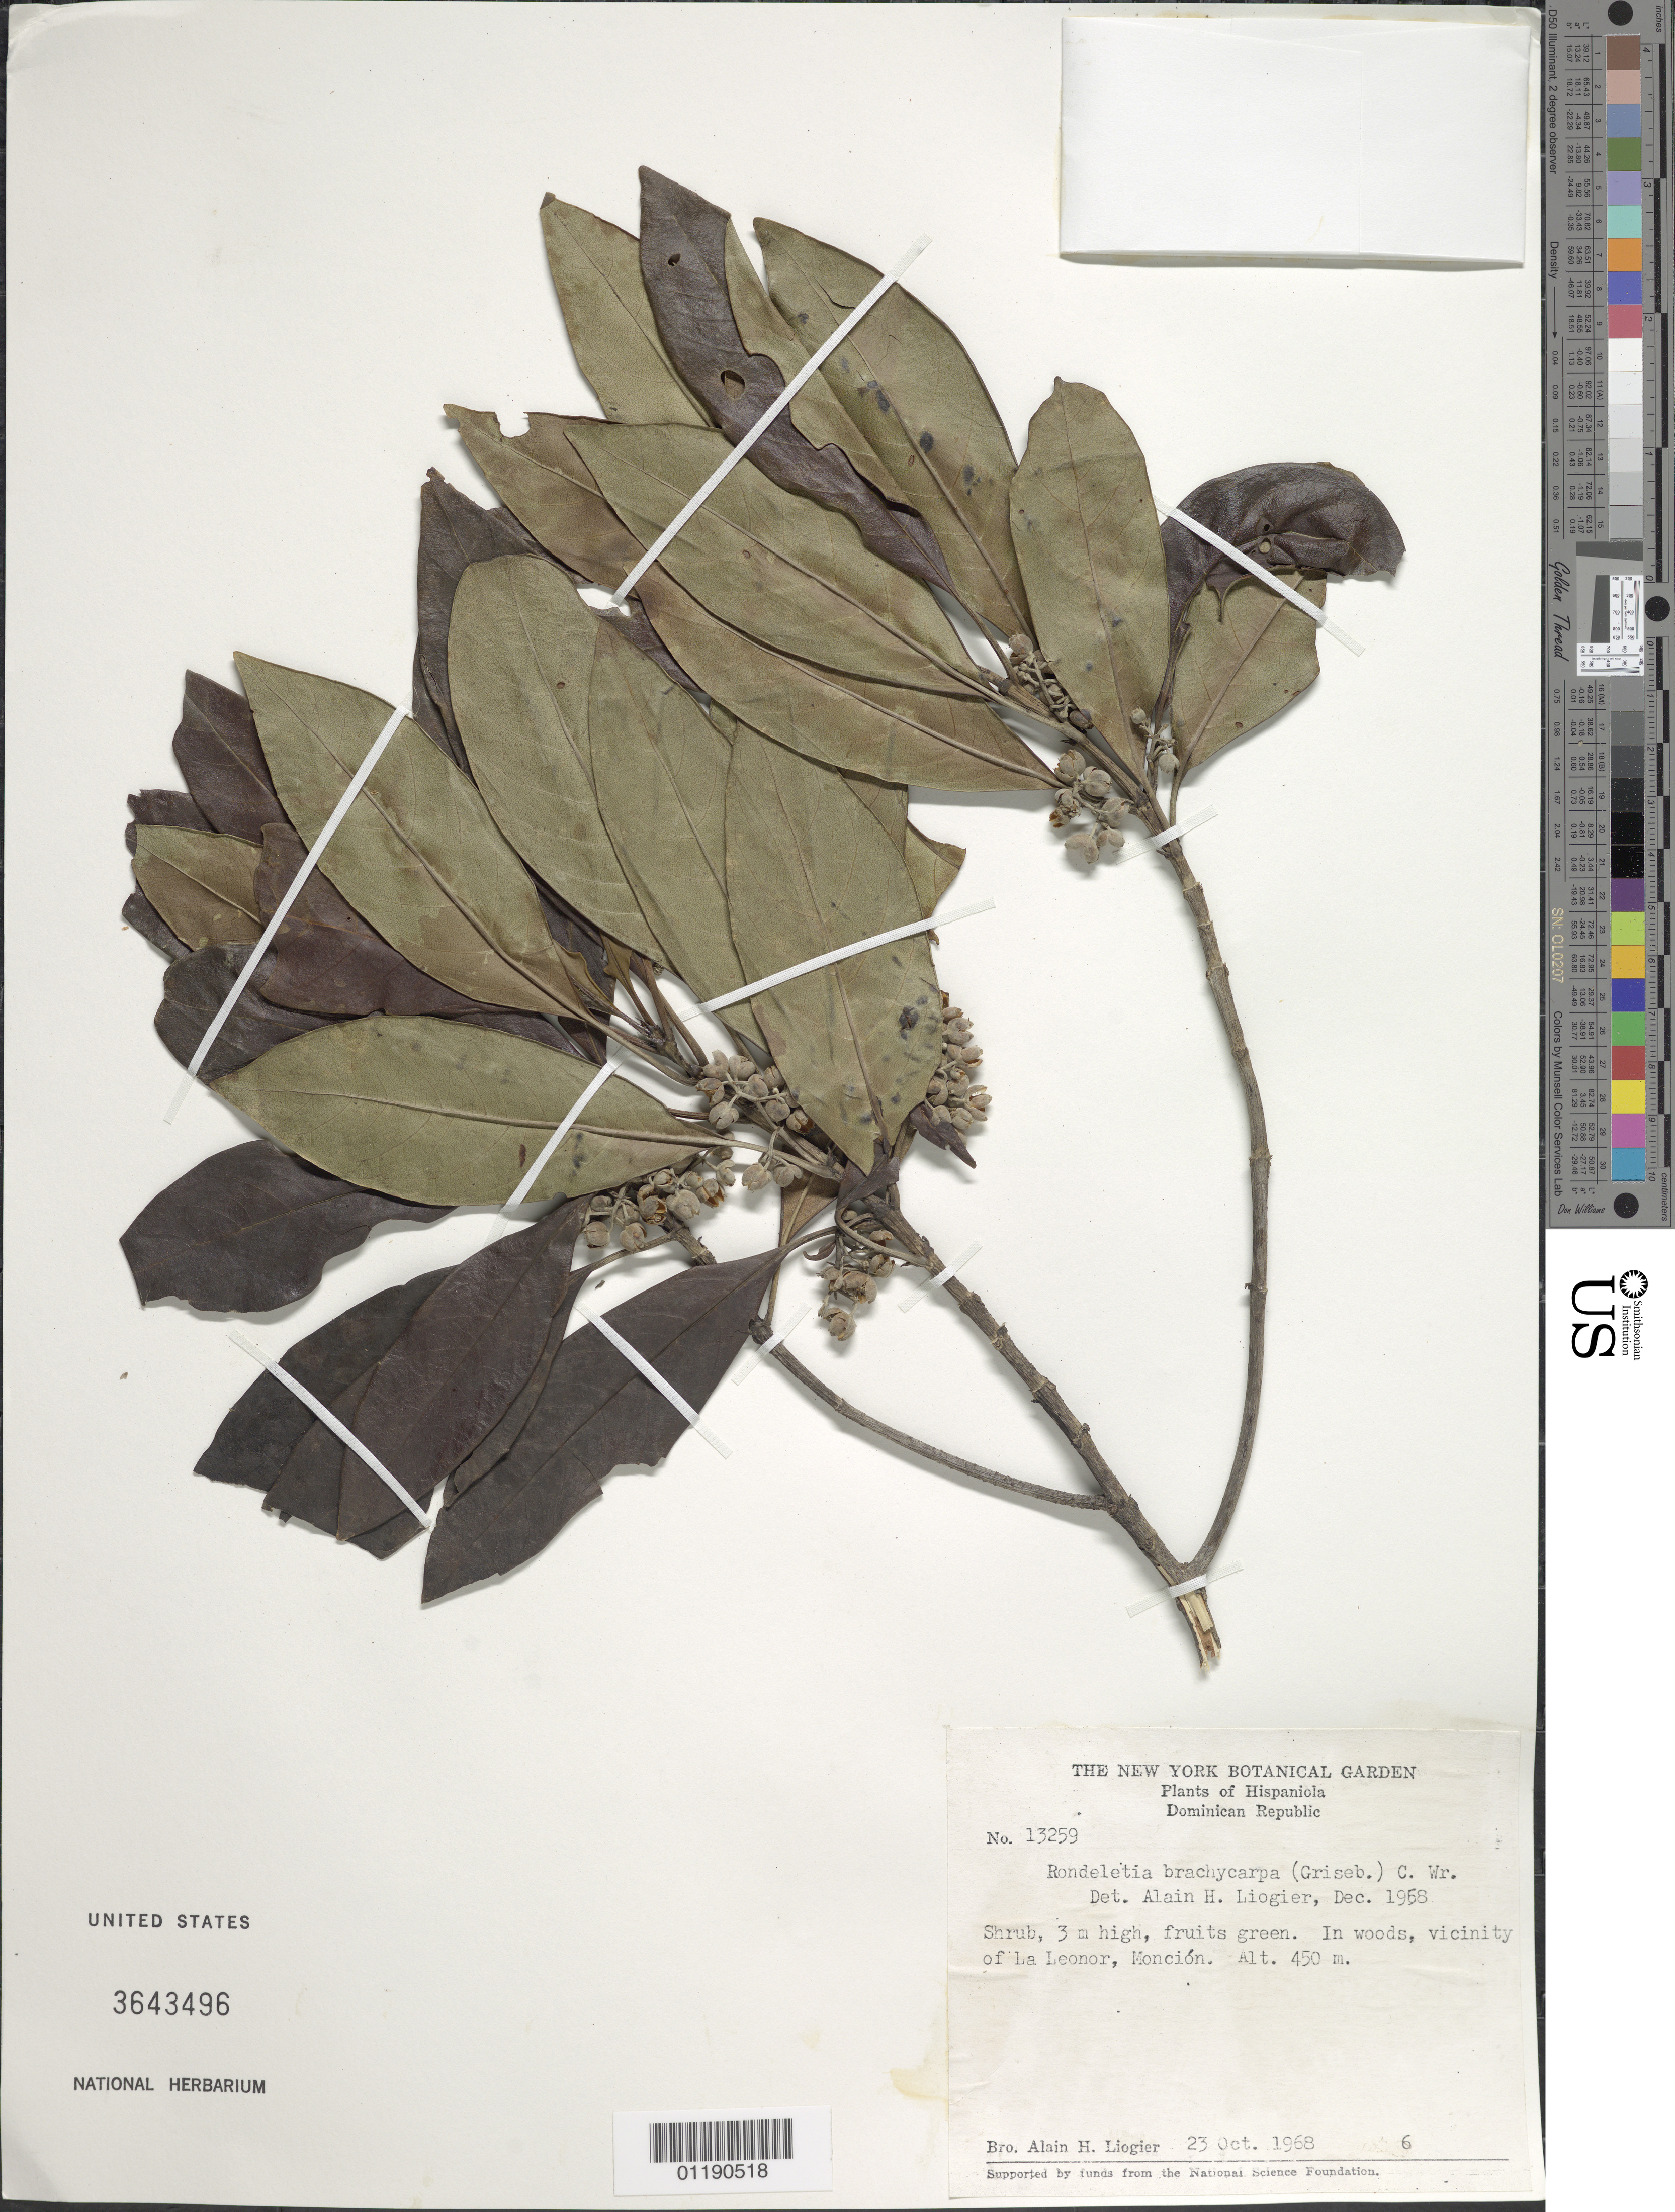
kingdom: Plantae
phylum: Tracheophyta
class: Magnoliopsida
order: Gentianales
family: Rubiaceae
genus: Rondeletia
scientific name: Rondeletia brachycarpa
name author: (Griseb.) C. Wright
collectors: A. H. Liogier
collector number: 13259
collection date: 1968-10-23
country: Dominican Republic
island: Hispaniola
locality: Vicinity of La Leonor, Moncion.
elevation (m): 450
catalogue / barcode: US 3643496